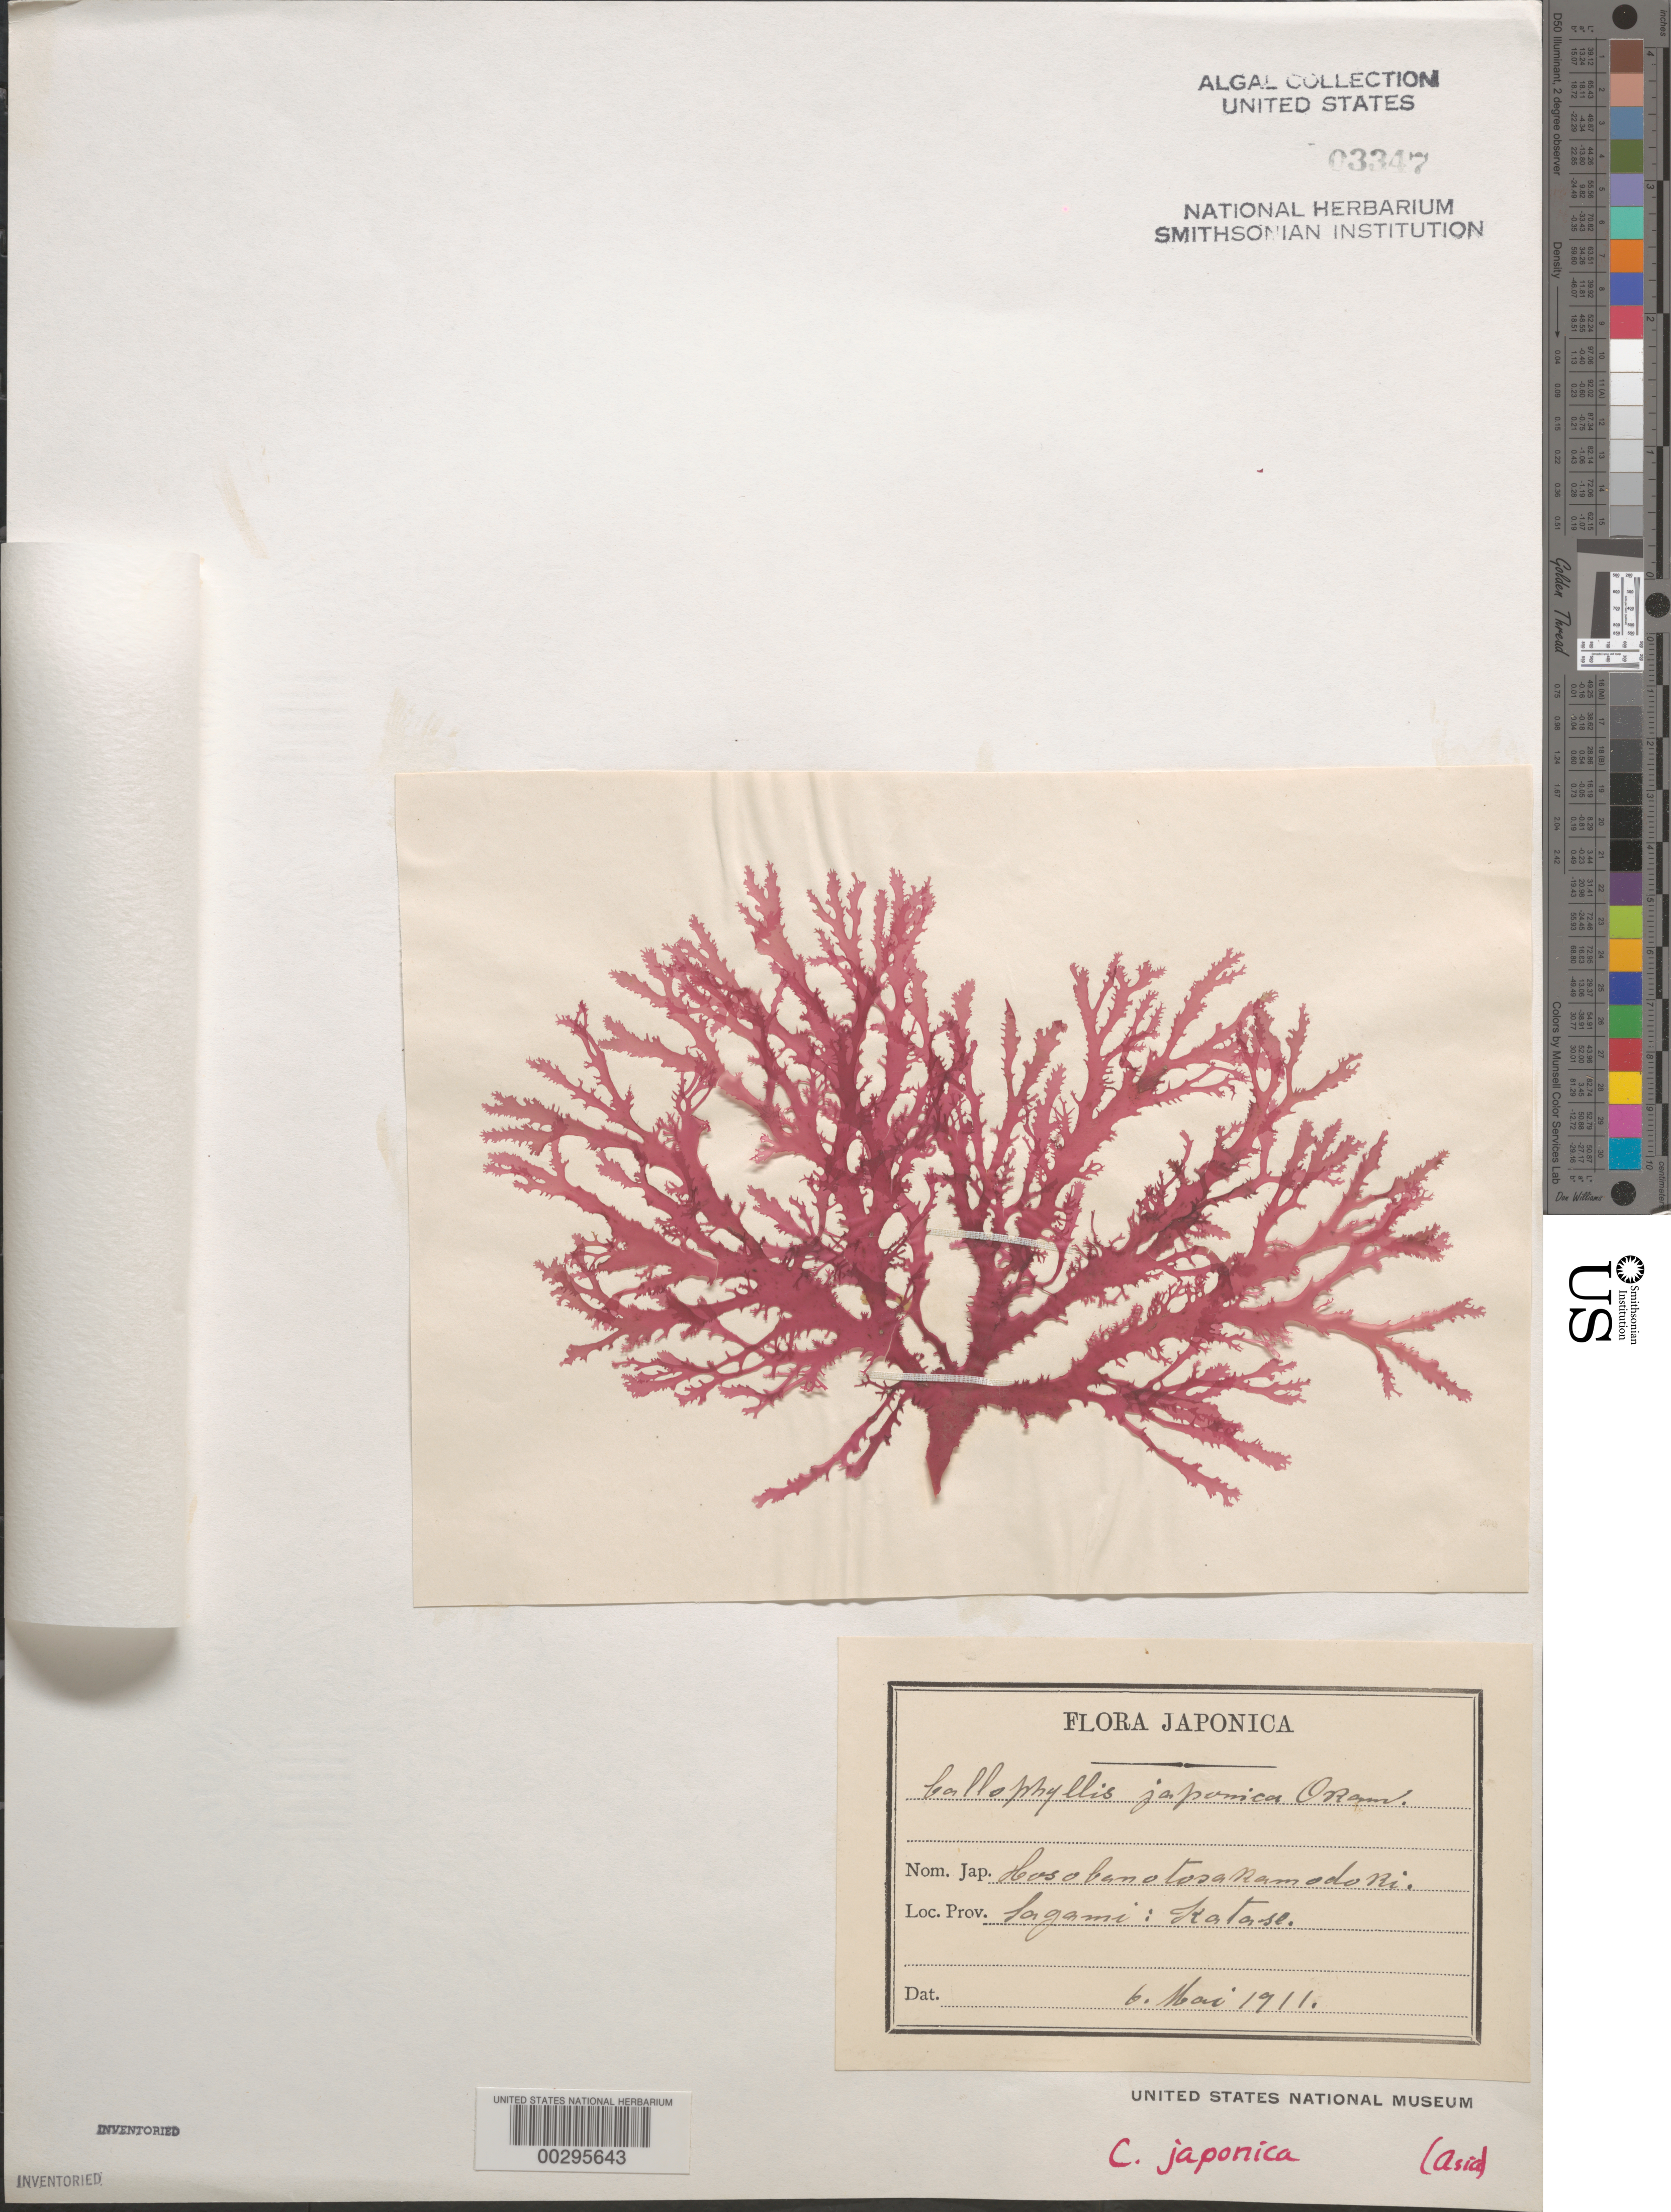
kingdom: Plantae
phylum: Rhodophyta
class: Florideophyceae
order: Gigartinales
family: Kallymeniaceae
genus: Callophyllis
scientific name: Callophyllis japonica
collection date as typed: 06 May 1911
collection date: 1911-05-06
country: Japan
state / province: Kanagawa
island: Honshu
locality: Katase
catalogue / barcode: US 3347